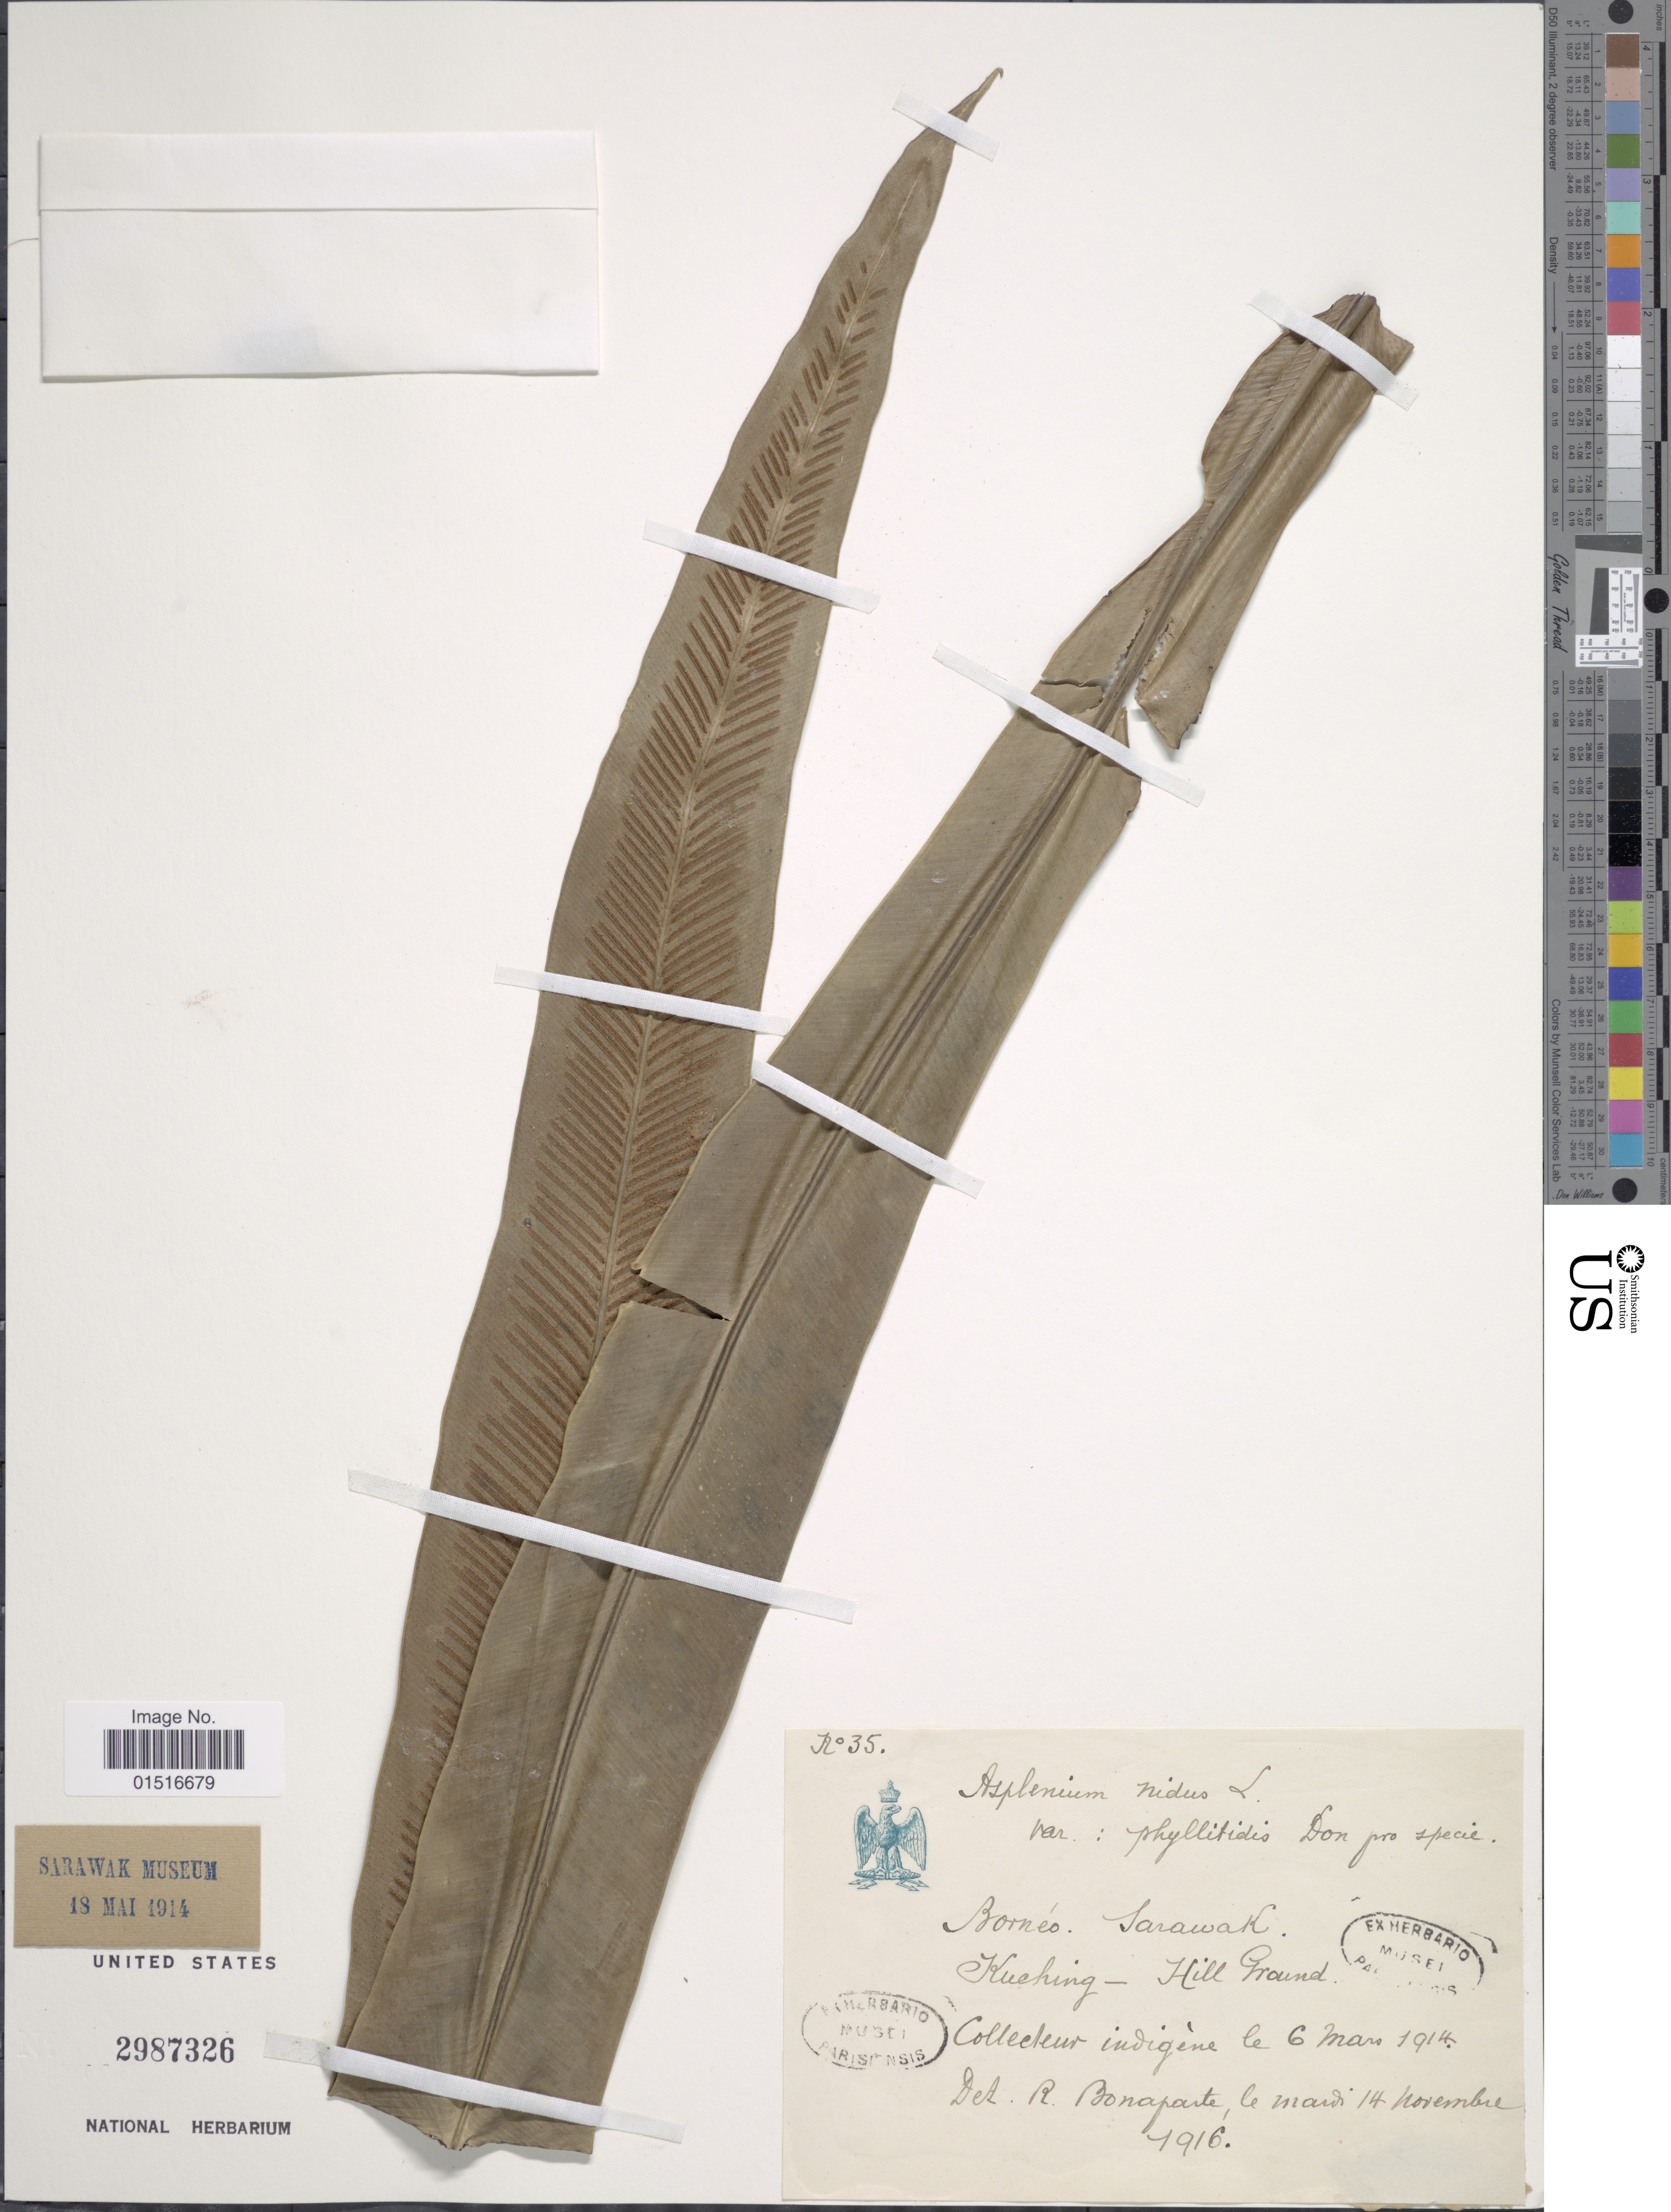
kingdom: Plantae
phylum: Tracheophyta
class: Polypodiopsida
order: Polypodiales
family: Aspleniaceae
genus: Asplenium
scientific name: Asplenium nidus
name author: L.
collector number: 35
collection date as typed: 6 mars 1914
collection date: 1914-03-06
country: Malaysia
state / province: Borneo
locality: Sarawak, Kuching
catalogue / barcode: US 2987326